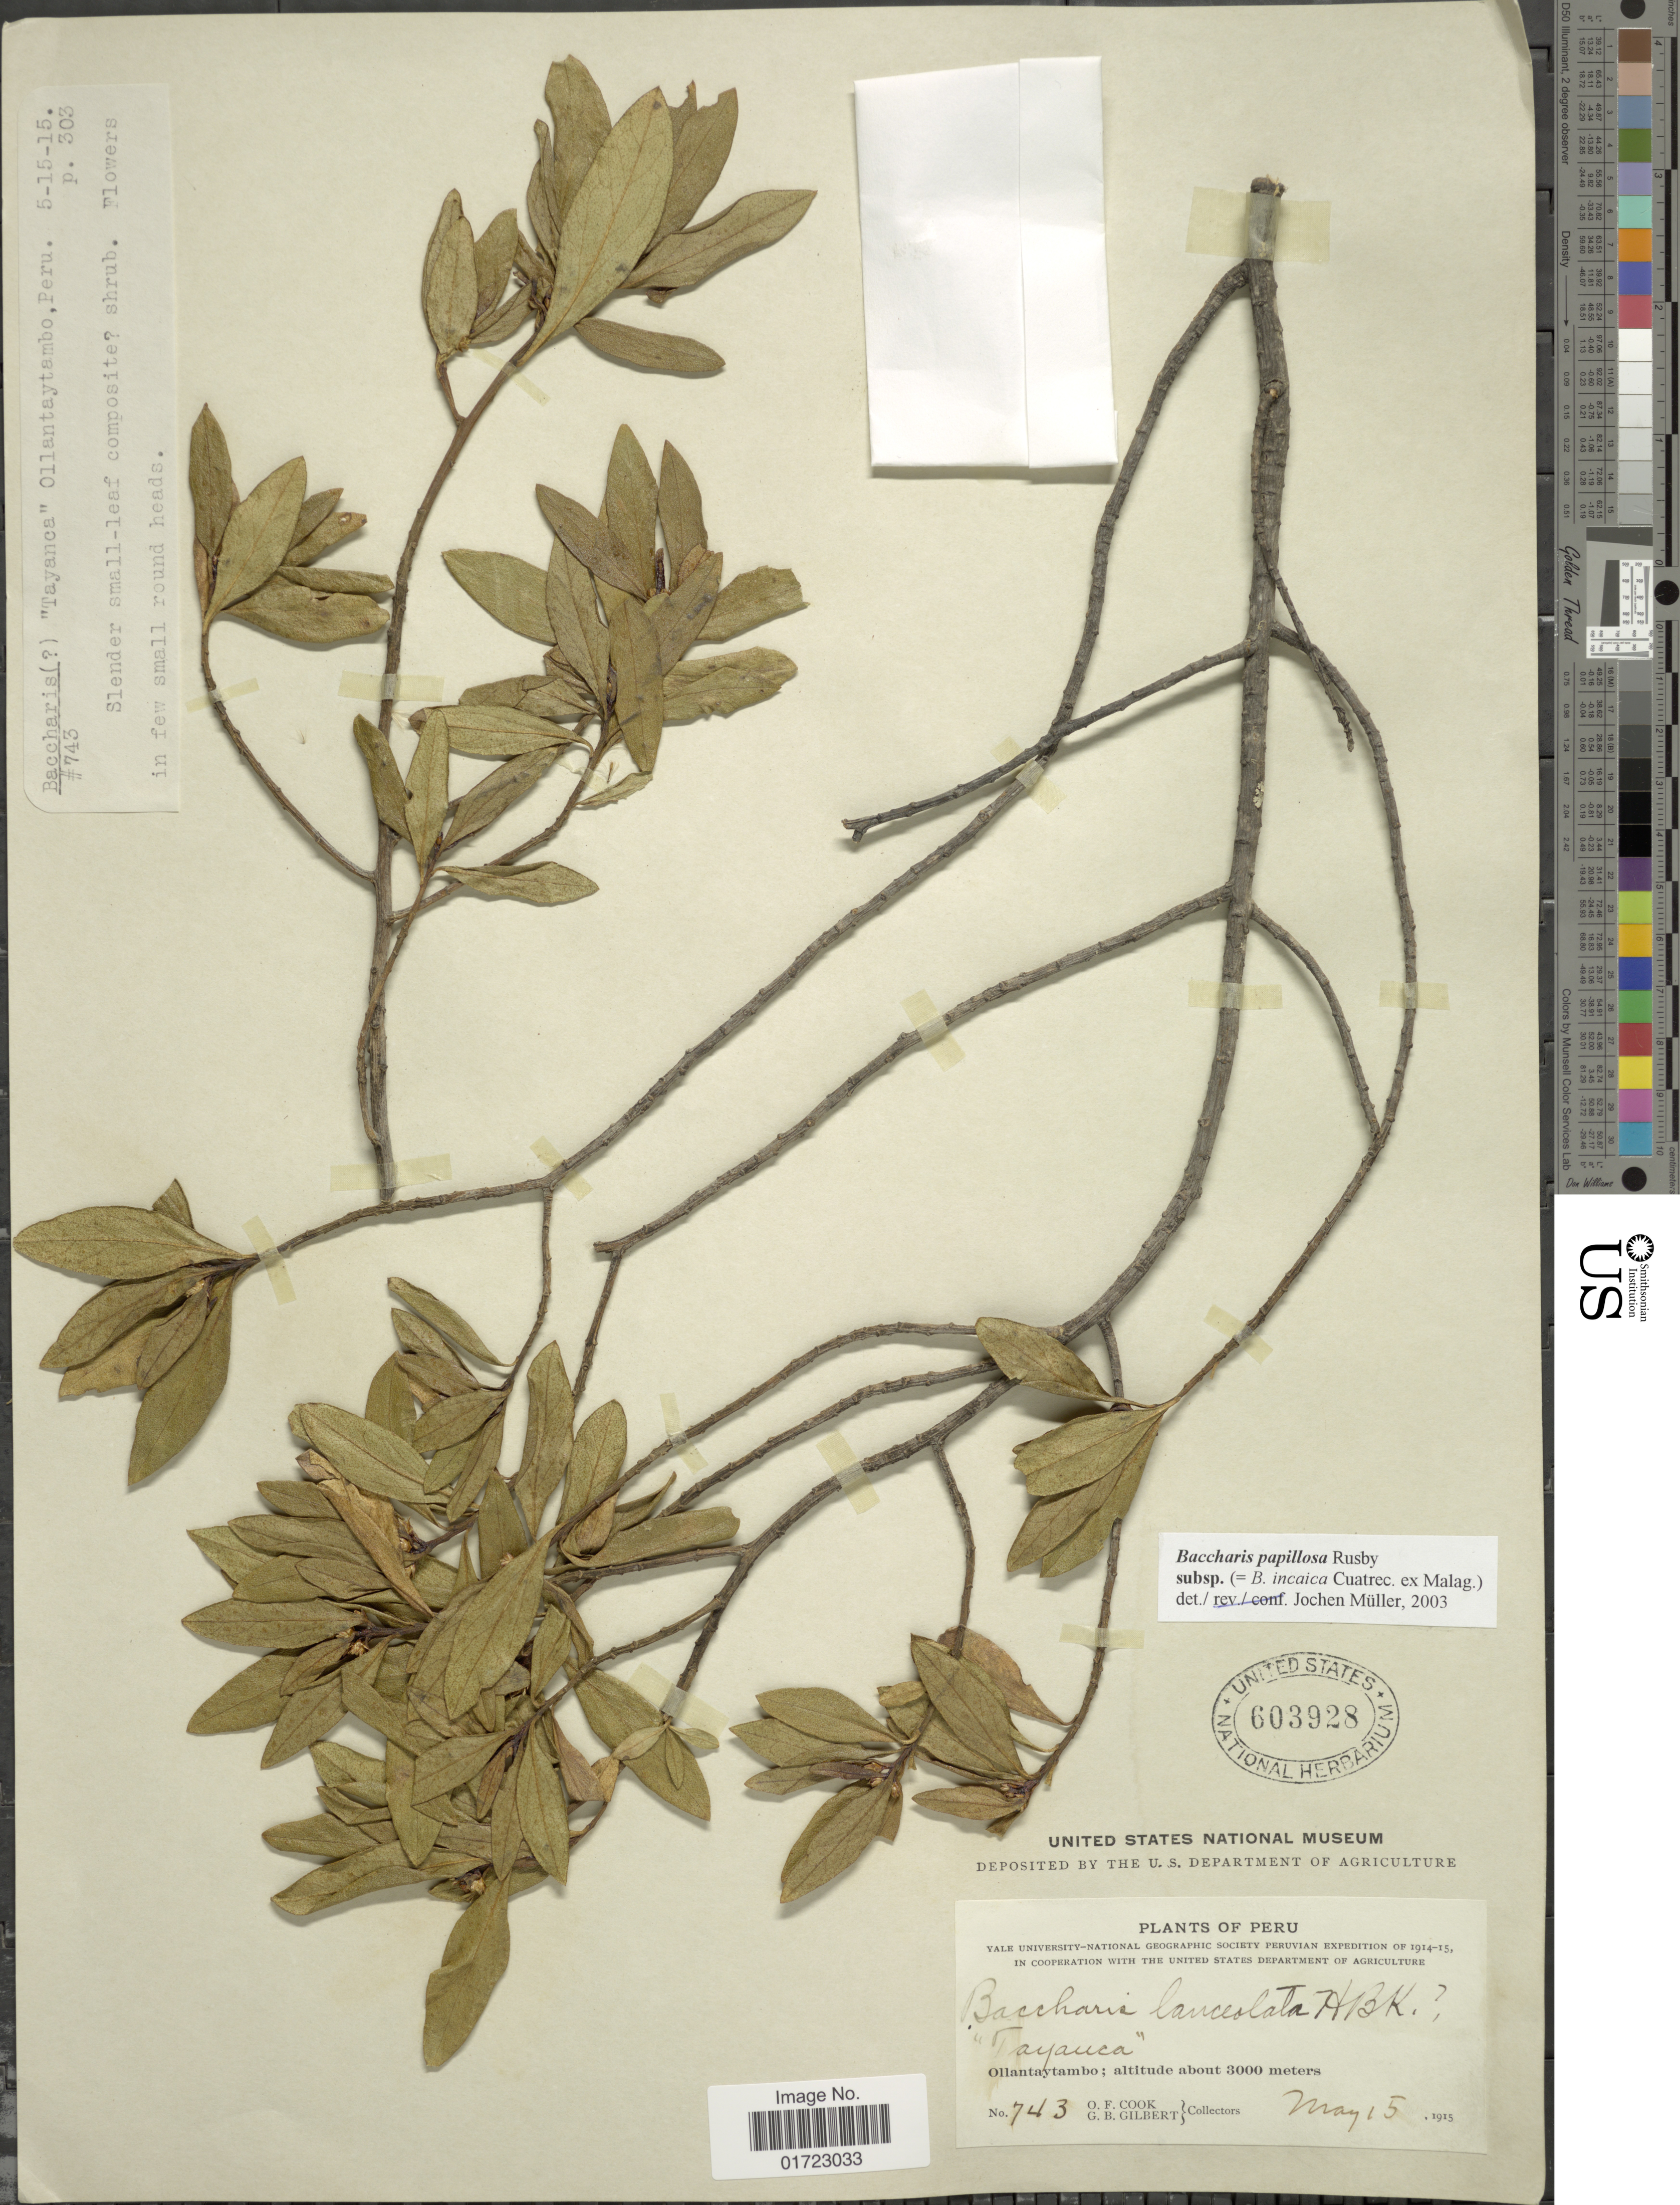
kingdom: Plantae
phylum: Tracheophyta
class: Magnoliopsida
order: Asterales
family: Asteraceae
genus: Baccharis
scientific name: Baccharis papillosa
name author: Rusby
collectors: O. F. Cook & G. B. Gilbert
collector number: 743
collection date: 1915-05-15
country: Peru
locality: Ollantaytambo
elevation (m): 3000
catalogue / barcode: US 603928